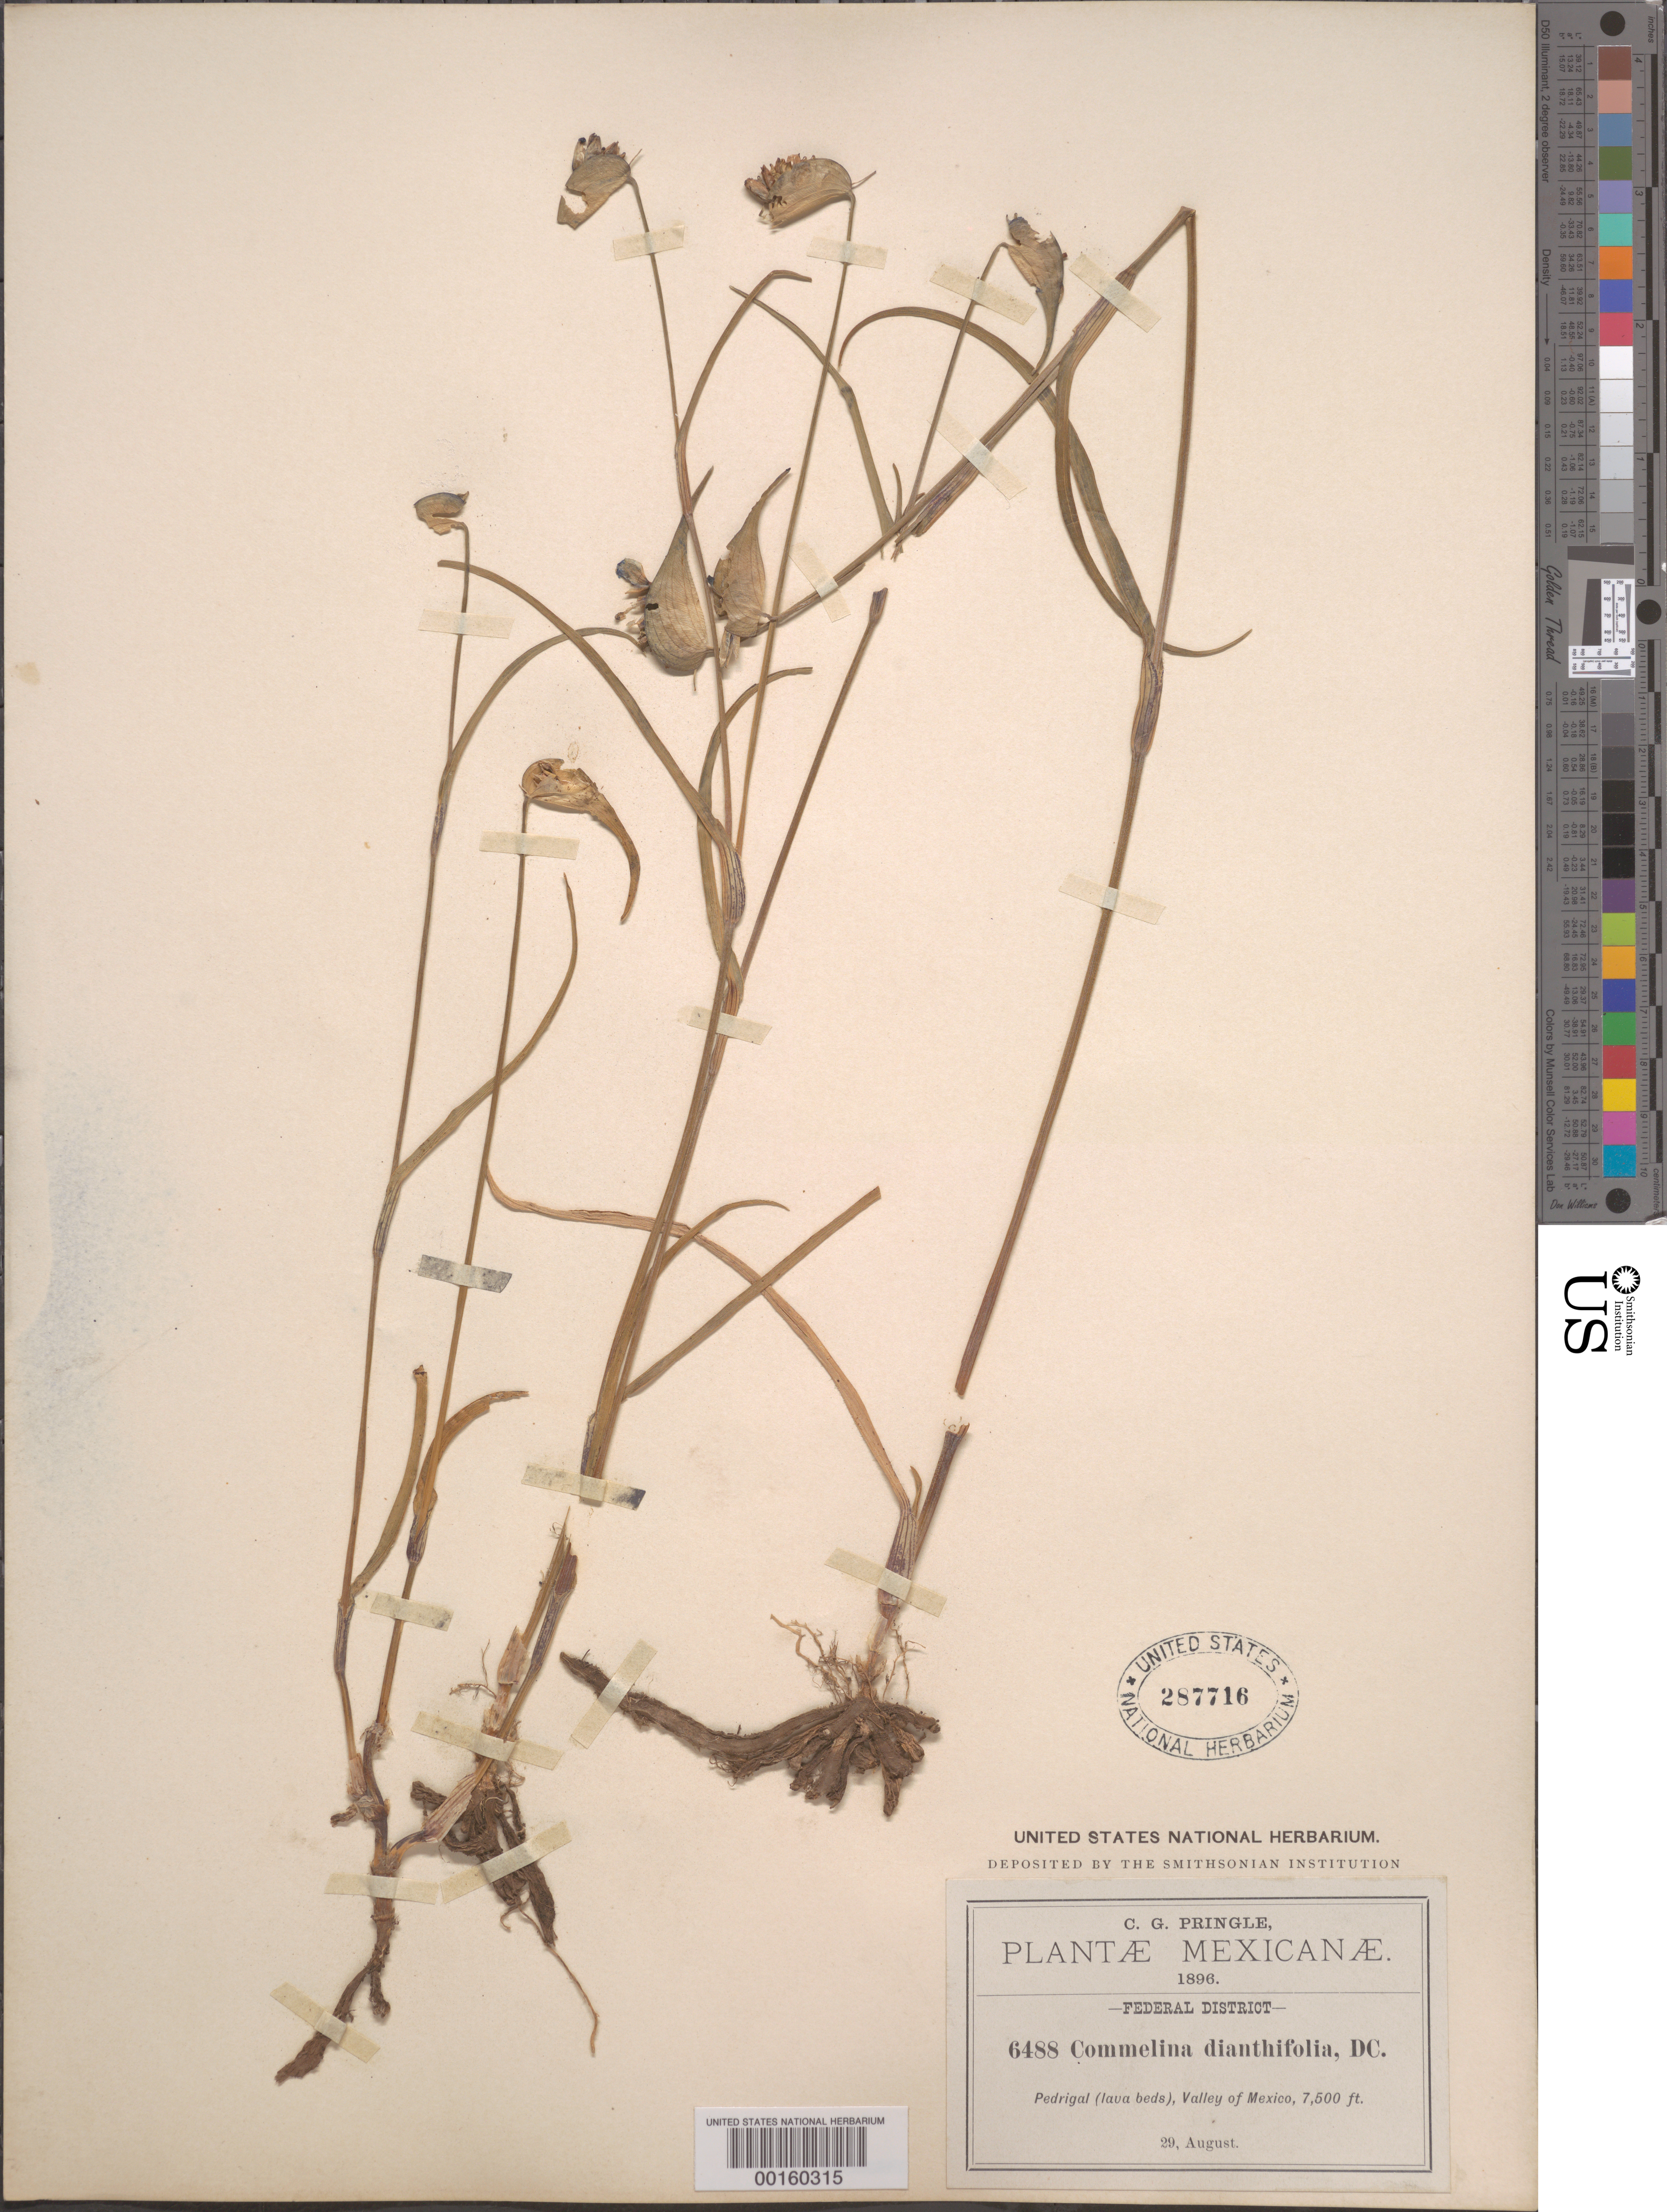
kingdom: Plantae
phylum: Tracheophyta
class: Liliopsida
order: Commelinales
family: Commelinaceae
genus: Commelina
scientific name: Commelina dianthifolia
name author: Redouté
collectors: C. G. Pringle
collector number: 6488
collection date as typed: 29 Aug 1896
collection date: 1896-08-29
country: Mexico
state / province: Distrito Federal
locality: Pedrigal; Valley of Mexico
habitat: Lava beds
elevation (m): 2288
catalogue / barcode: US 287716